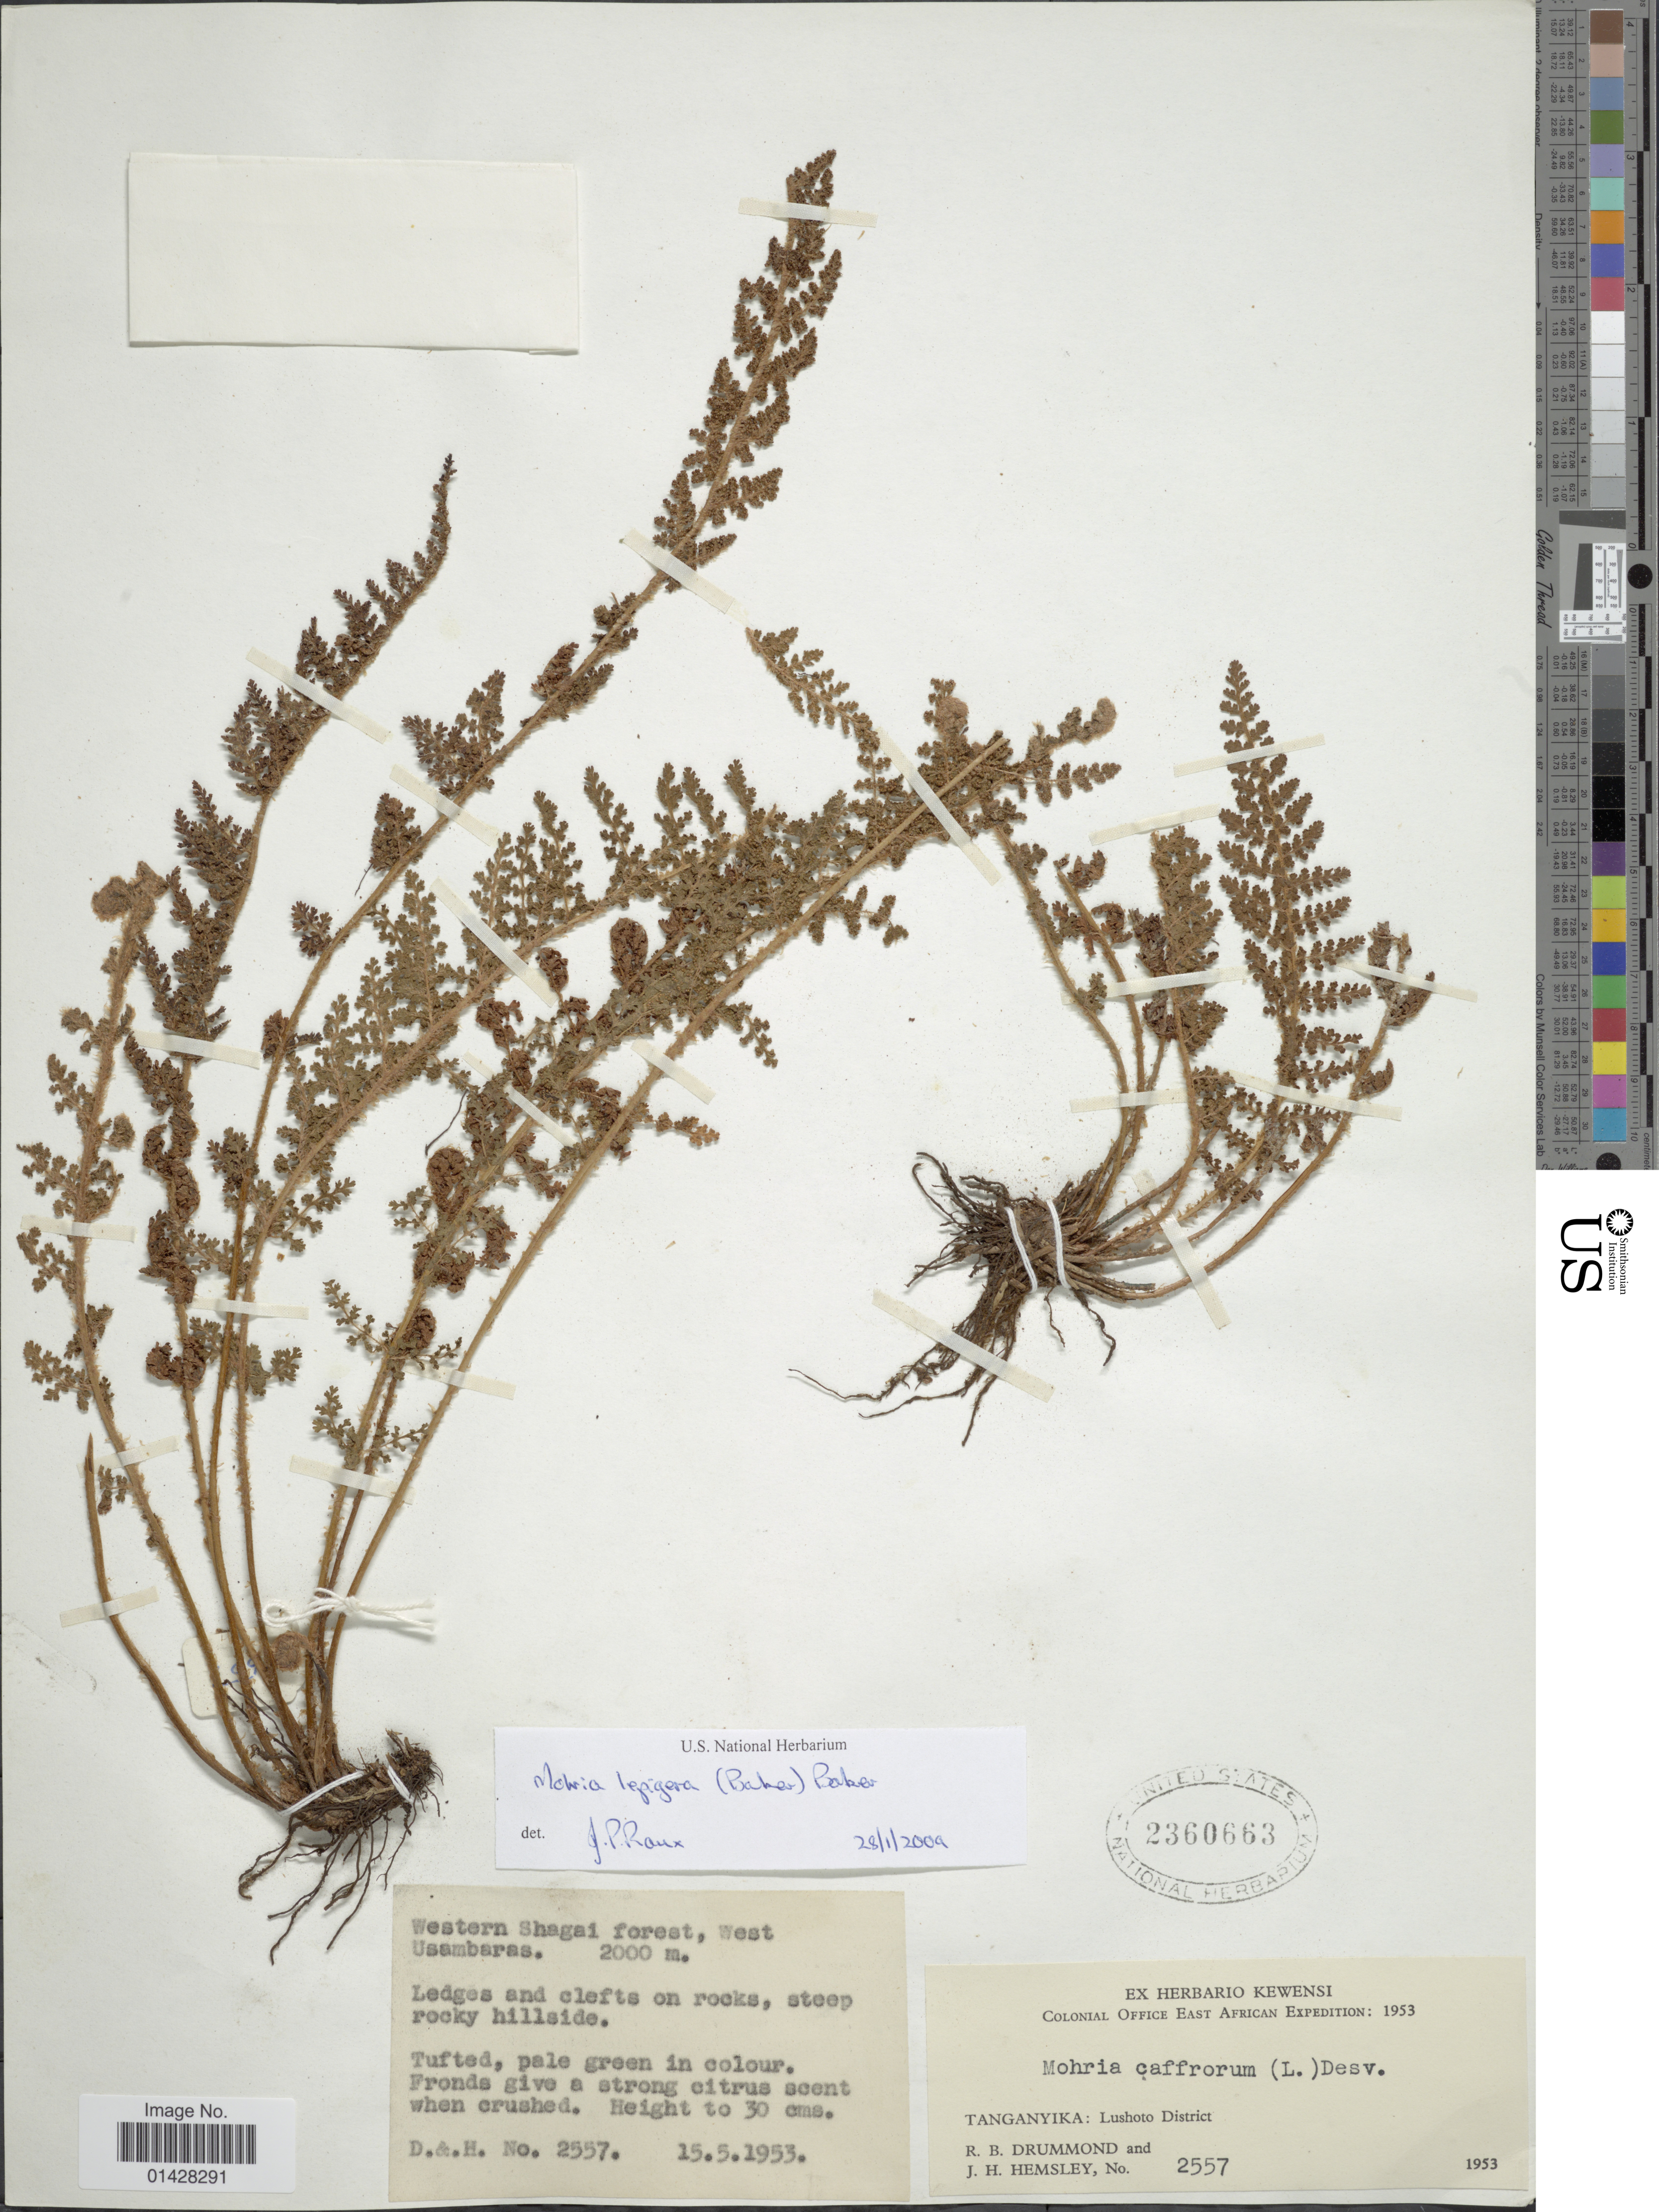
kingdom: Plantae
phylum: Tracheophyta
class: Polypodiopsida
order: Schizaeales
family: Anemiaceae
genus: Anemia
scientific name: Anemia lepigera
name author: (Baker) Christenh.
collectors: R. Drummond & J. H. Hemsley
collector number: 2557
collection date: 1953-05-15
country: Tanzania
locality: Western Shagai forest, West Usambaras. Tanganyika: Lushoto District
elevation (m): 2000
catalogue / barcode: US 2360663